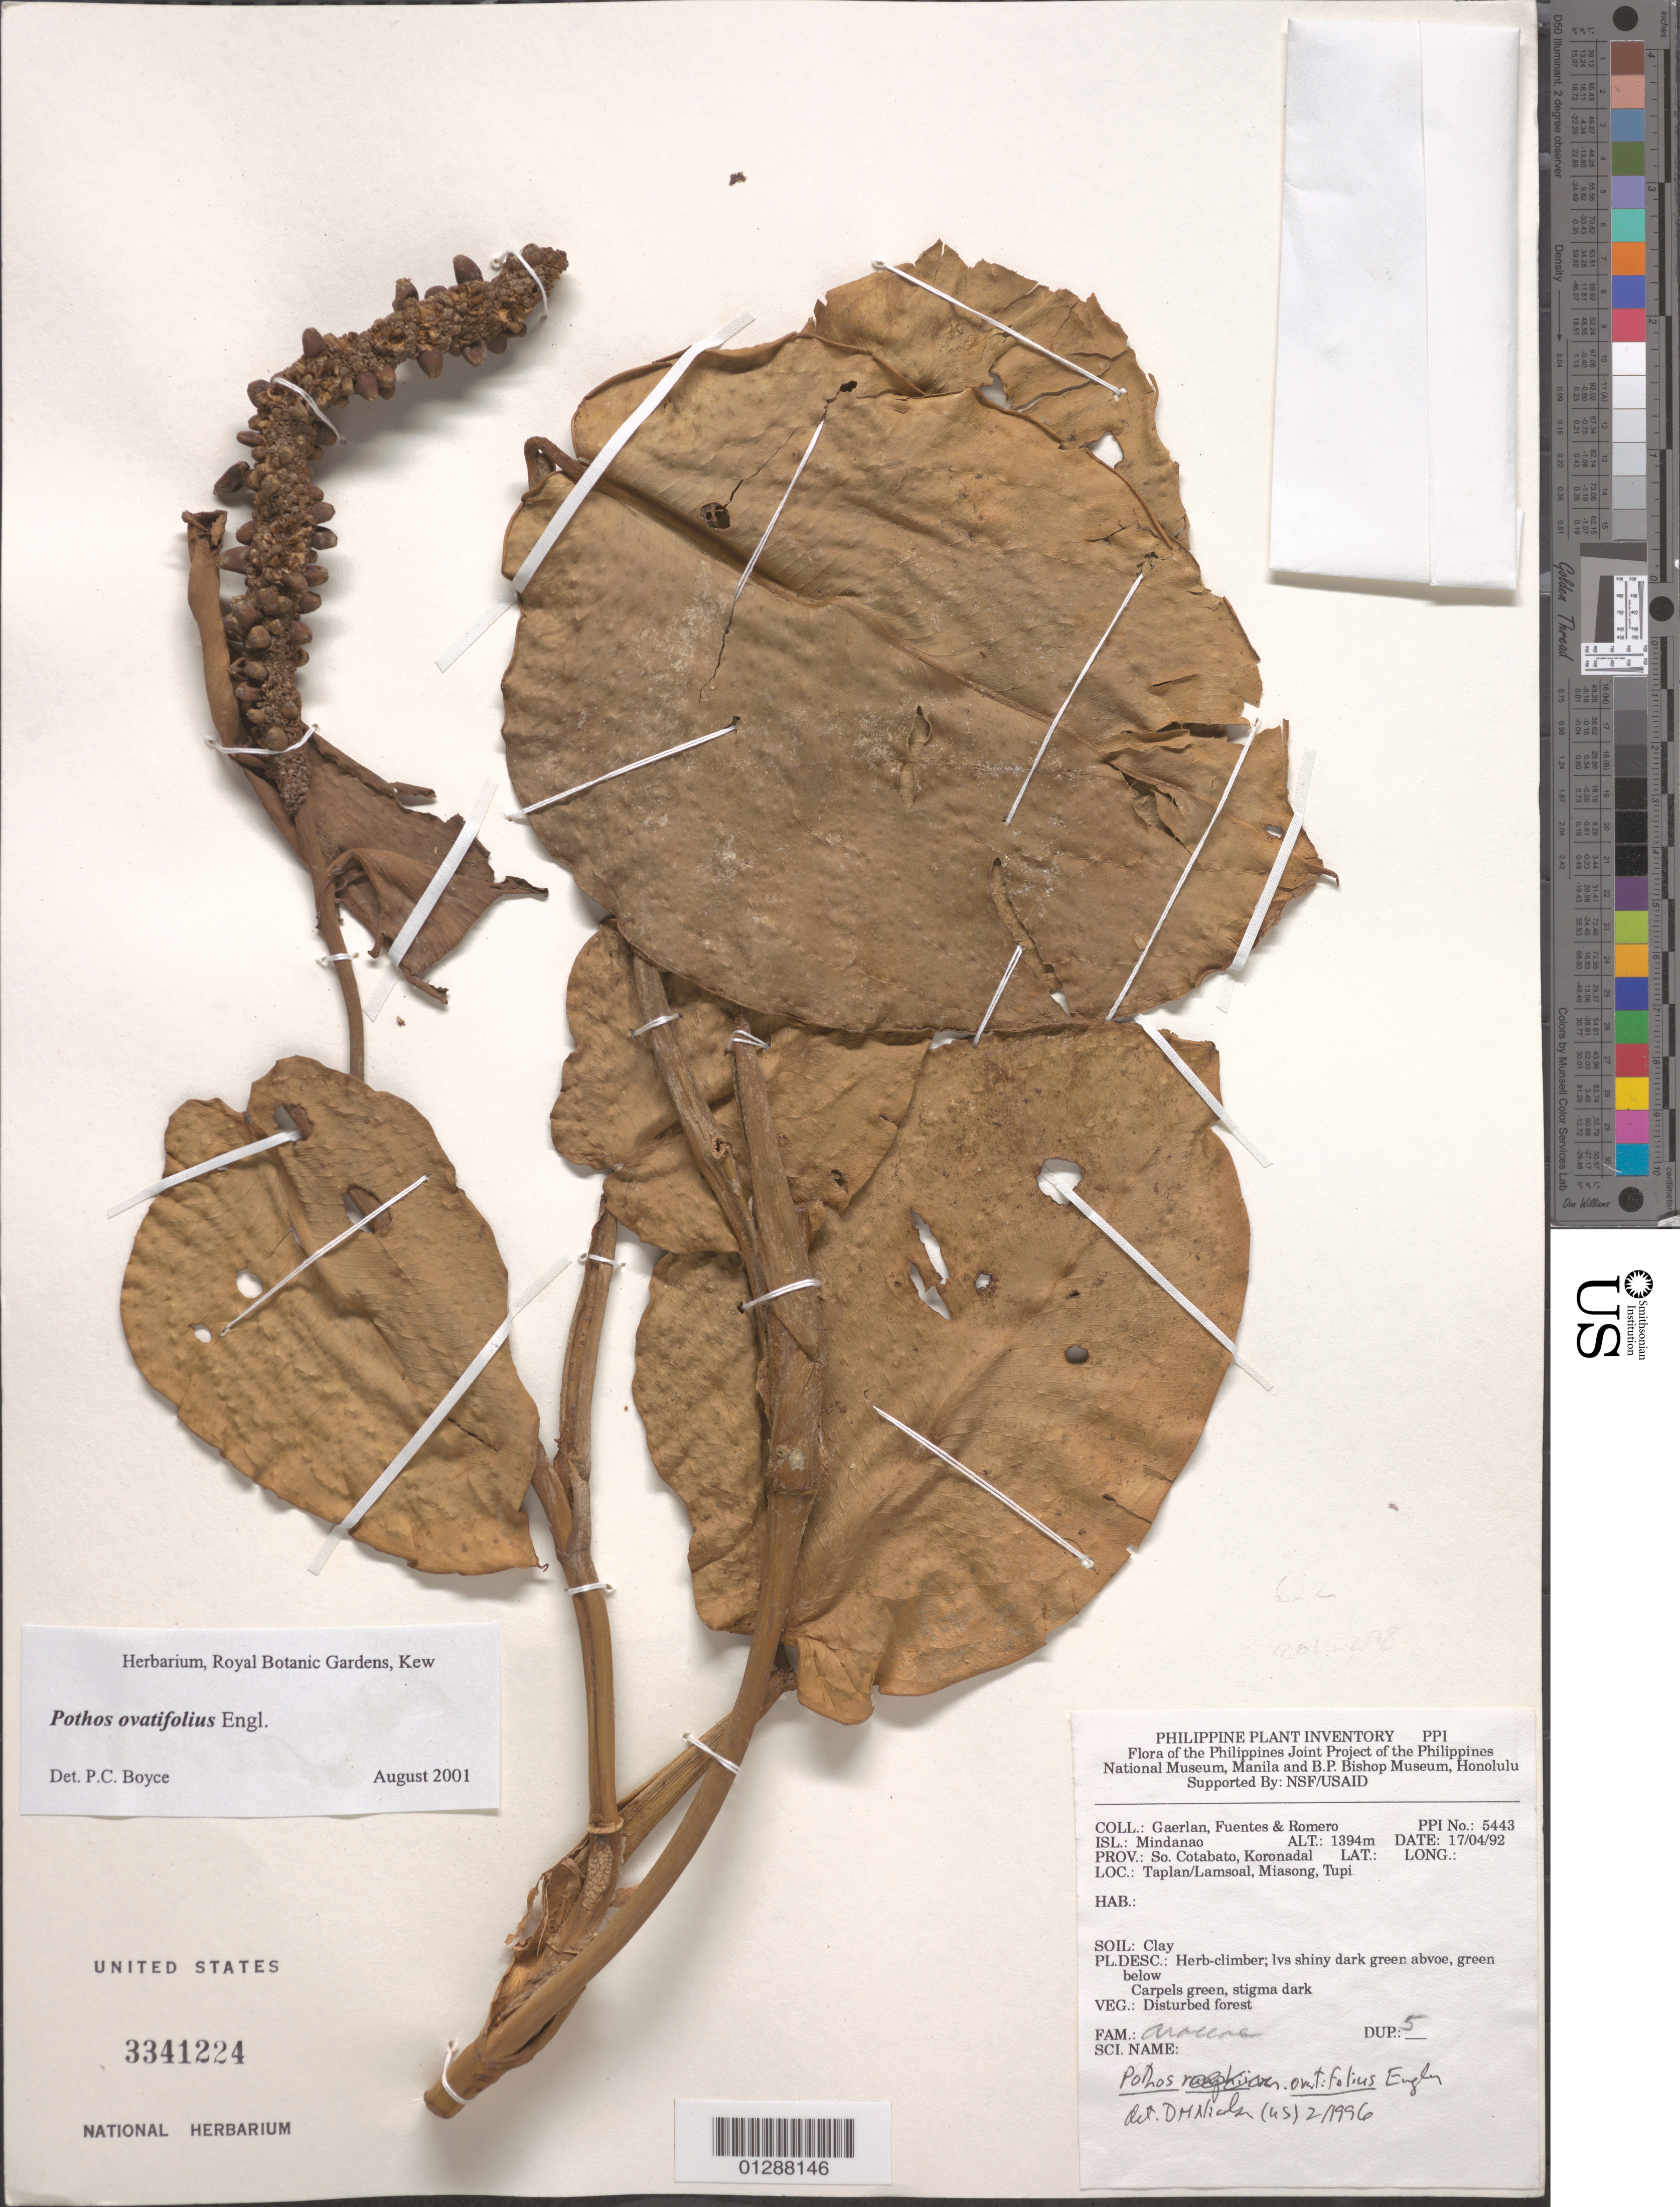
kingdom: Plantae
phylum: Tracheophyta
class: Liliopsida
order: Alismatales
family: Araceae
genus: Pothos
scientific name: Pothos ovatifolius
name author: Engl.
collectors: Gaerlan, -. Fuentes & -. Romero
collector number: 5443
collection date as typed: Transcribed d/m/y: 17/4/92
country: Philippines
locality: Isl.: Mindanao. Prov.: So. Cotabato, Koronadal. Taplan/Lamsoal, Miasong, Tupi.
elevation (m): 1394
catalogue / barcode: US 3341224